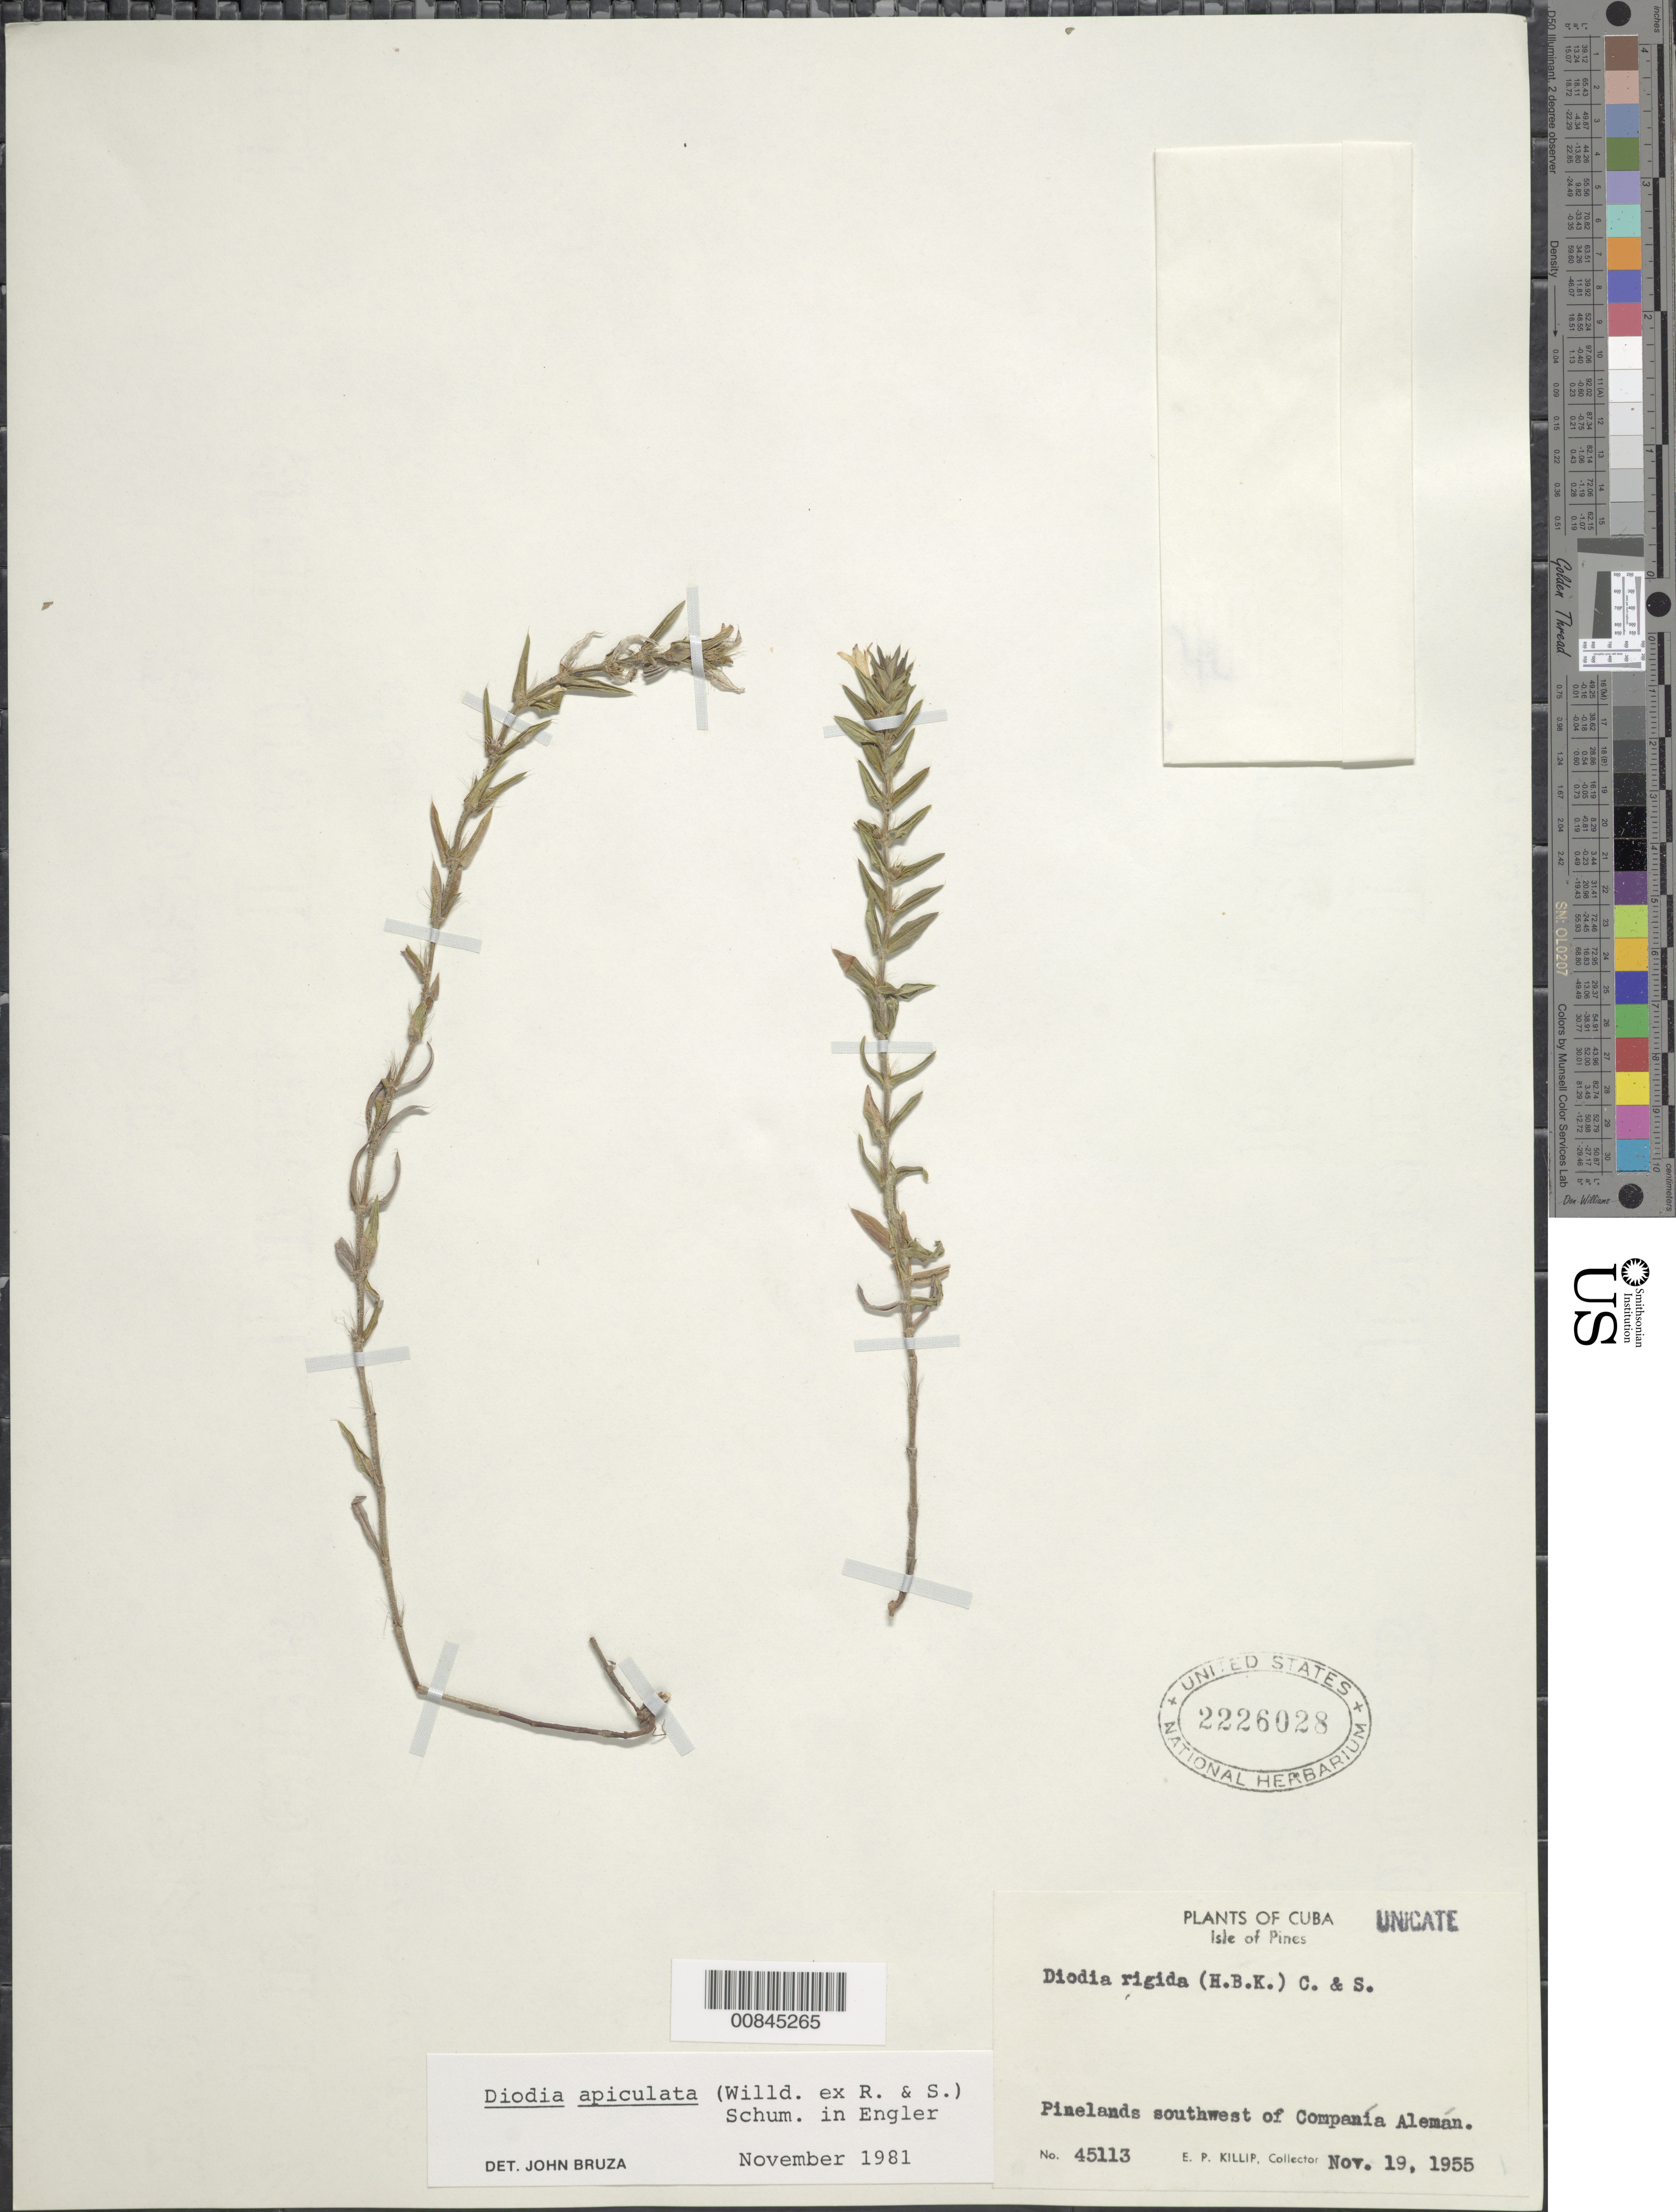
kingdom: Plantae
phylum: Tracheophyta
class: Magnoliopsida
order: Gentianales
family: Rubiaceae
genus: Diodella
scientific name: Diodella apiculata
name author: (Willd. ex Roem. & Schult.) Bacigalupo & E.L. Cabral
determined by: Bruza, J.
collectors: E. P. Killip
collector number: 45113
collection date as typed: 19 Nov 1955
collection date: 1955-11-19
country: Cuba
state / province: Isla de La Juventud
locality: Pinelands southwest of Companía Alemán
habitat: Pinelands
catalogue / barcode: US 45113